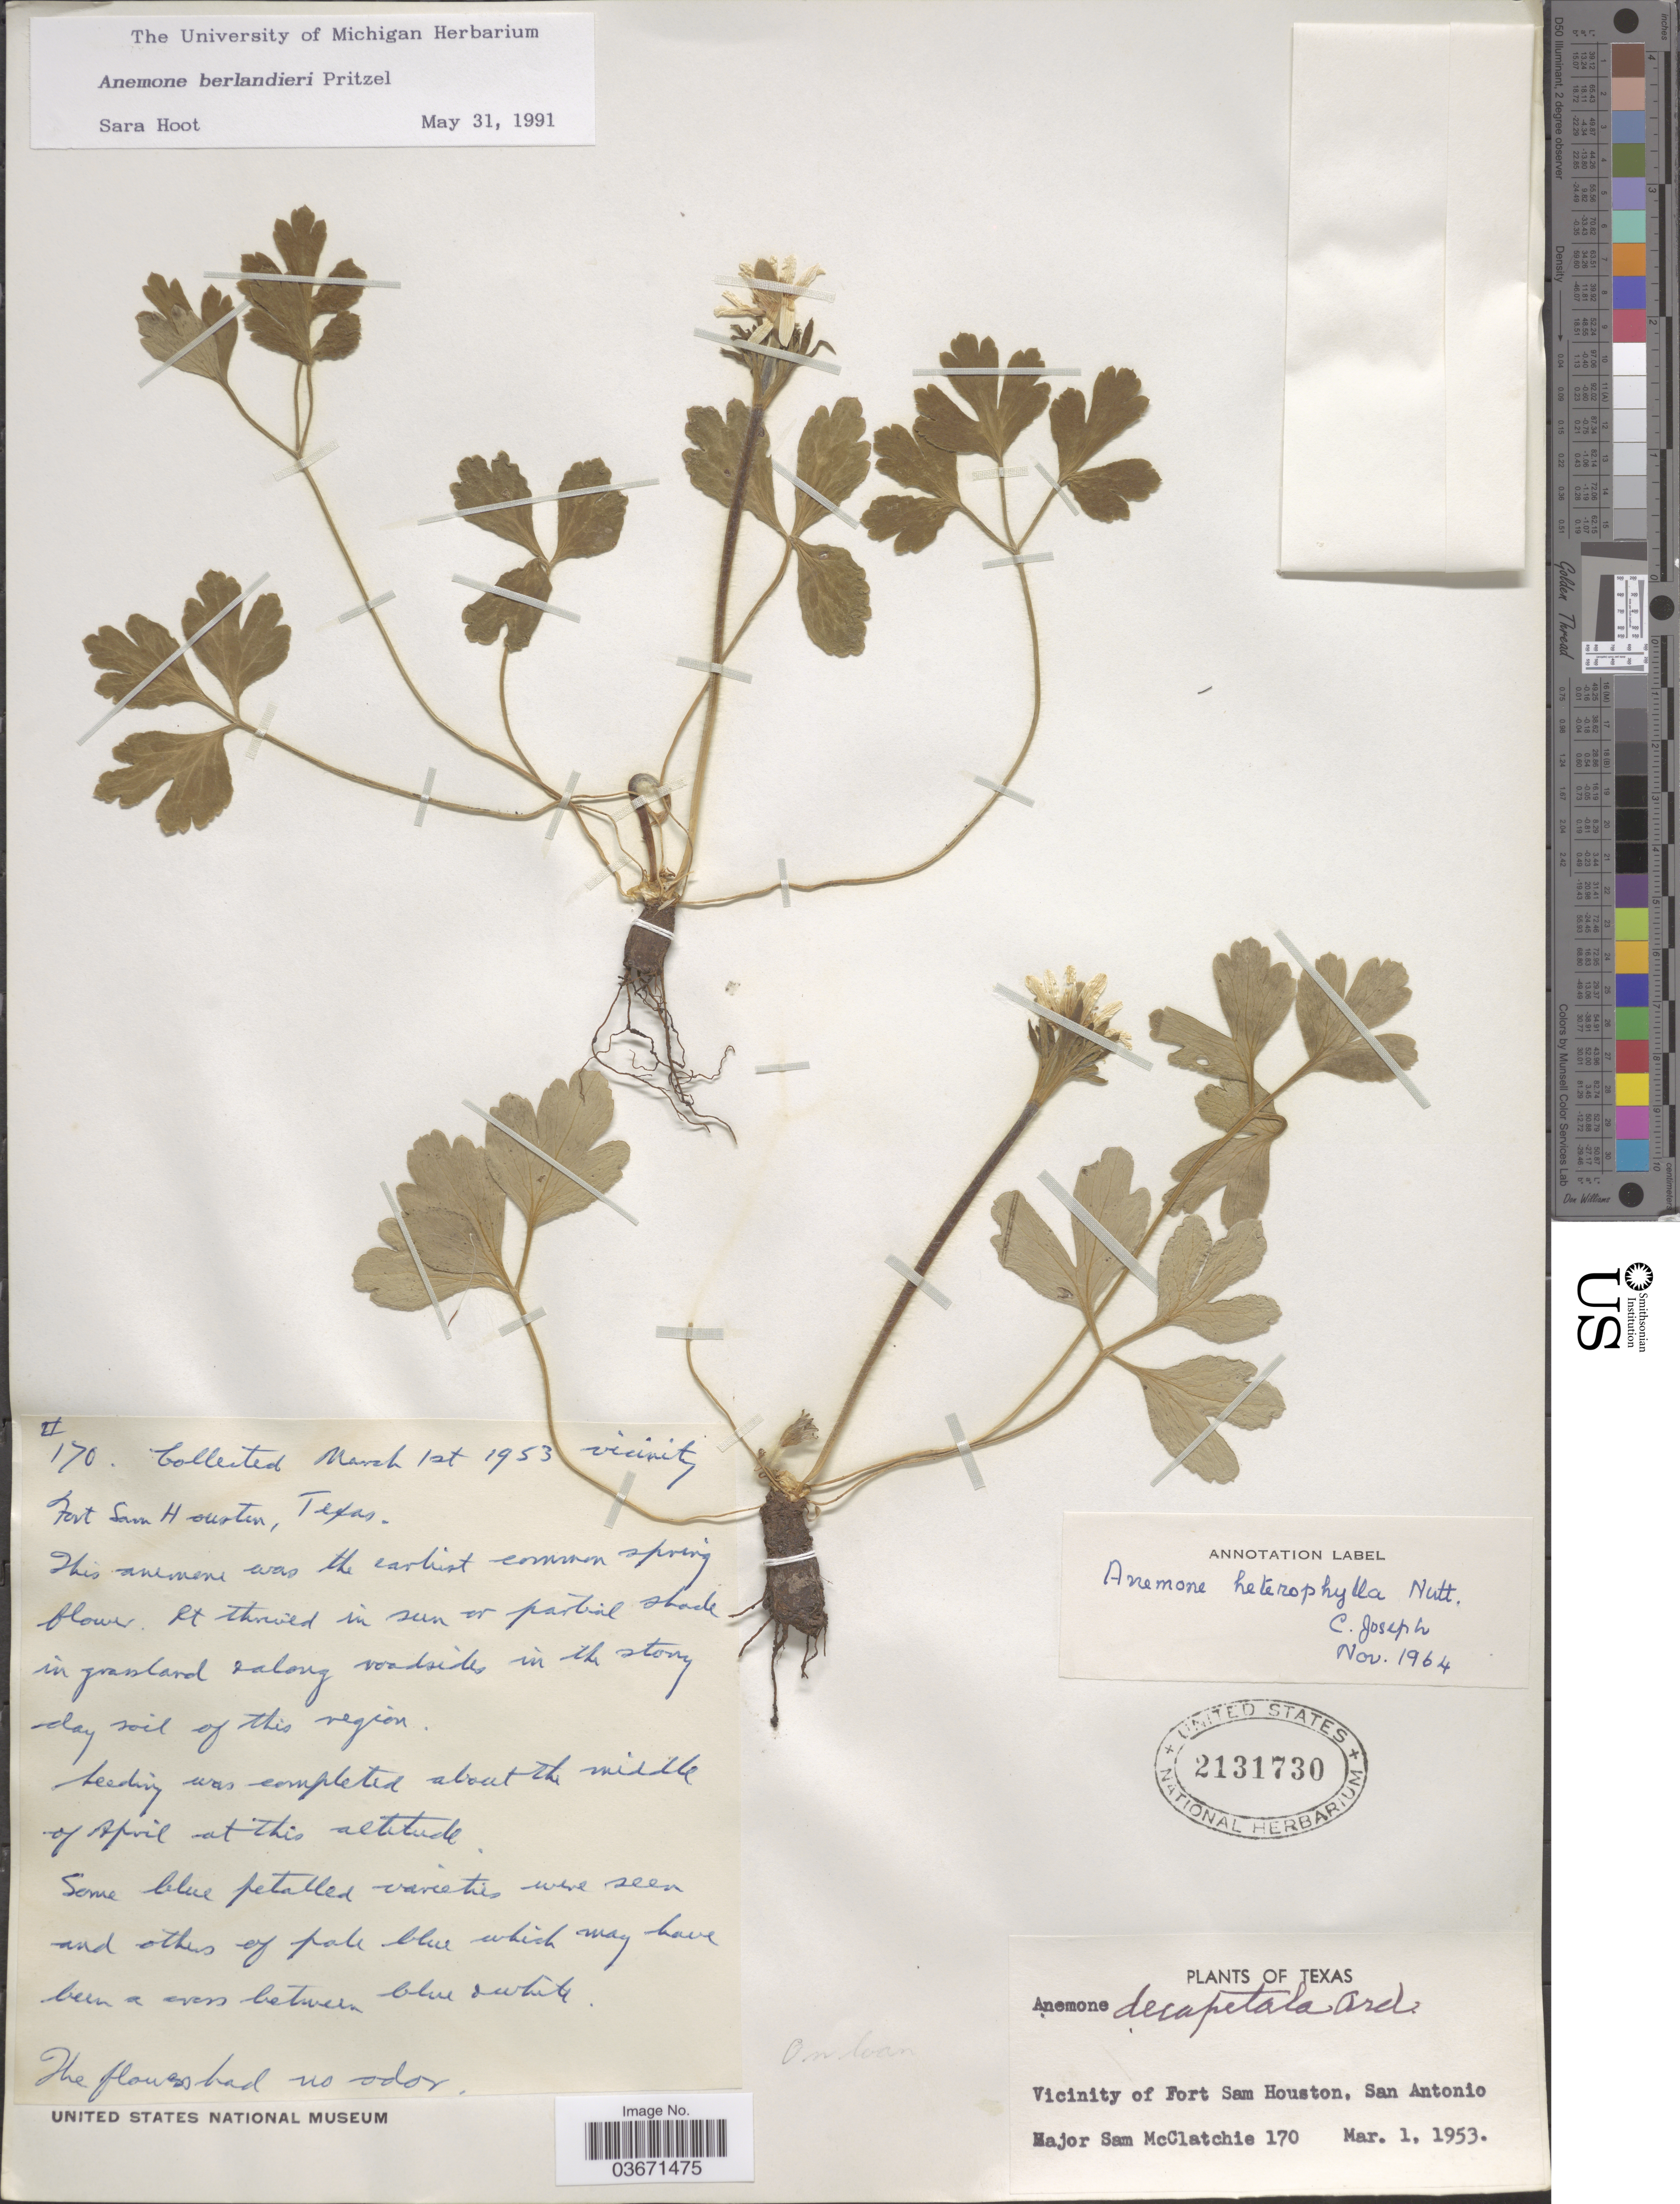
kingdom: Plantae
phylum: Tracheophyta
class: Magnoliopsida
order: Ranunculales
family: Ranunculaceae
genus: Anemone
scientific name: Anemone berlandieri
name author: E. Pritz.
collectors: S. McClatchie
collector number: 170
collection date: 1953-03-01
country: United States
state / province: Texas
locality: Vicinity of Fort Sam Houston. San Antonio.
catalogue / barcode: US 2131730